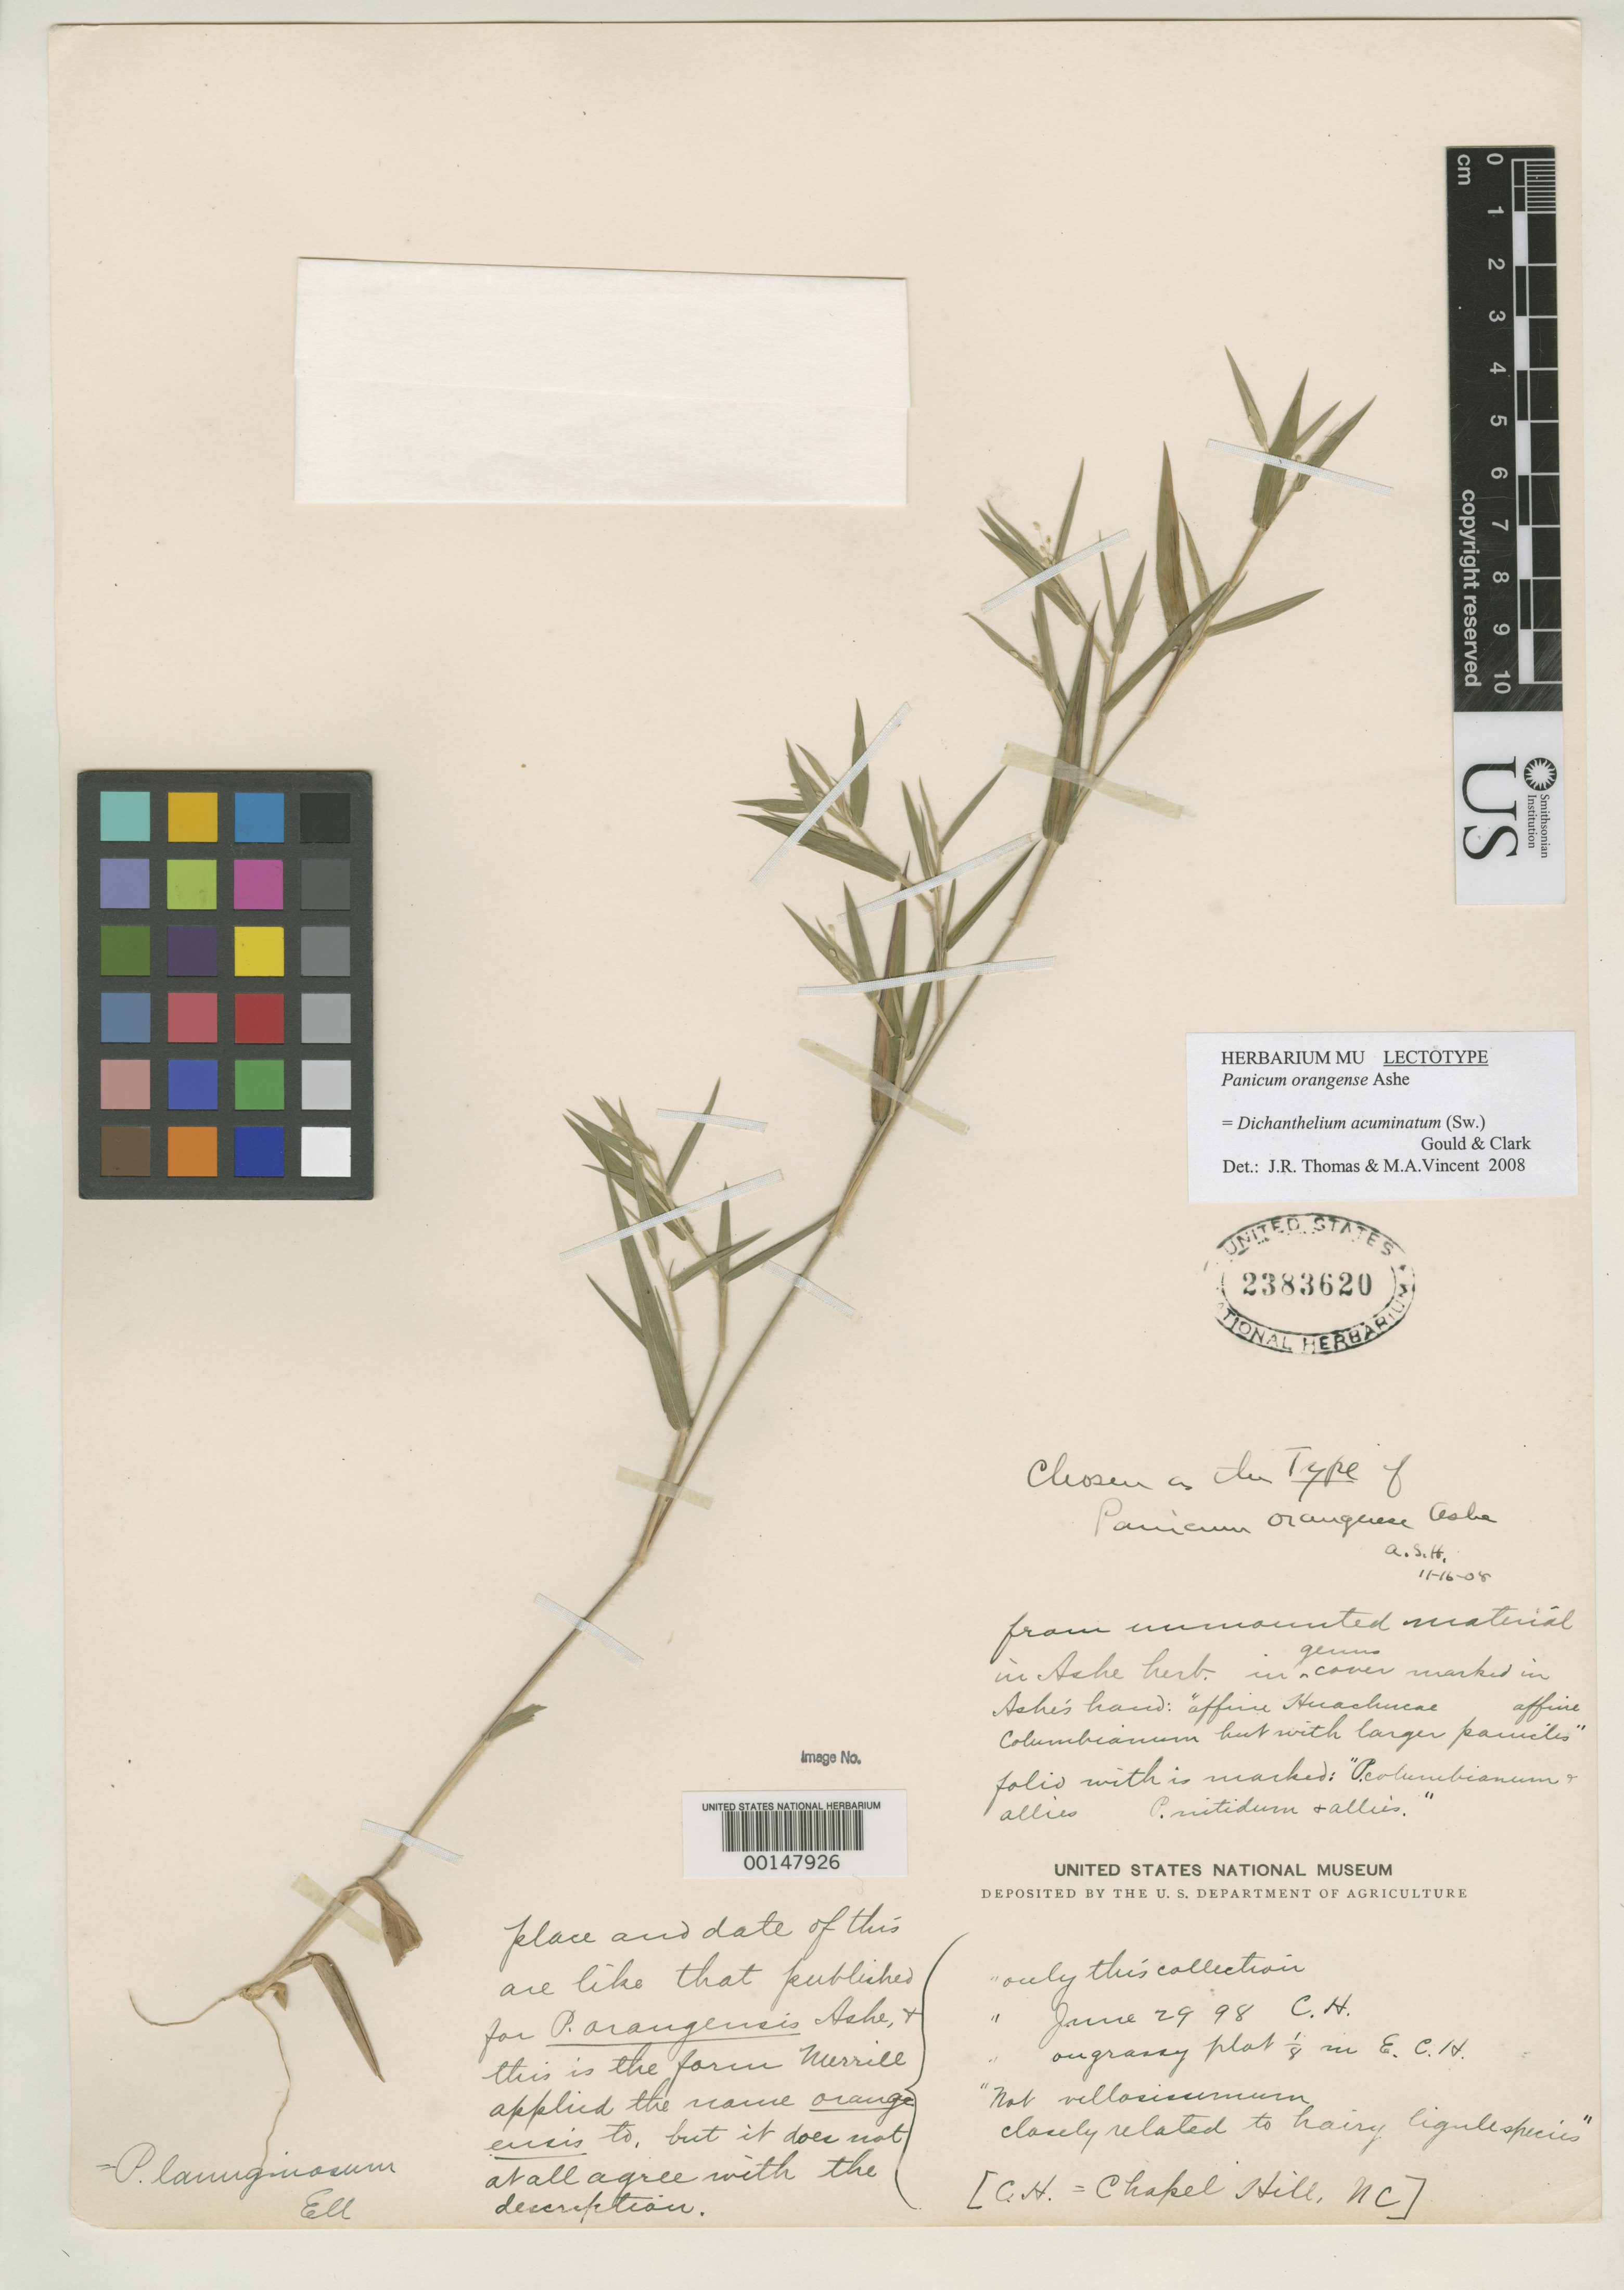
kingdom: Plantae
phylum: Tracheophyta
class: Liliopsida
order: Poales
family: Poaceae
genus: Panicum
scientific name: Panicum orangense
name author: Ashe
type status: Lectotype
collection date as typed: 29 Jun 1898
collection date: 1898-06-29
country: United States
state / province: North Carolina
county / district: Orange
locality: Chapel Hill.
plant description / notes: "From unmounted material in Ashe herb."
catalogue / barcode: US 2383620